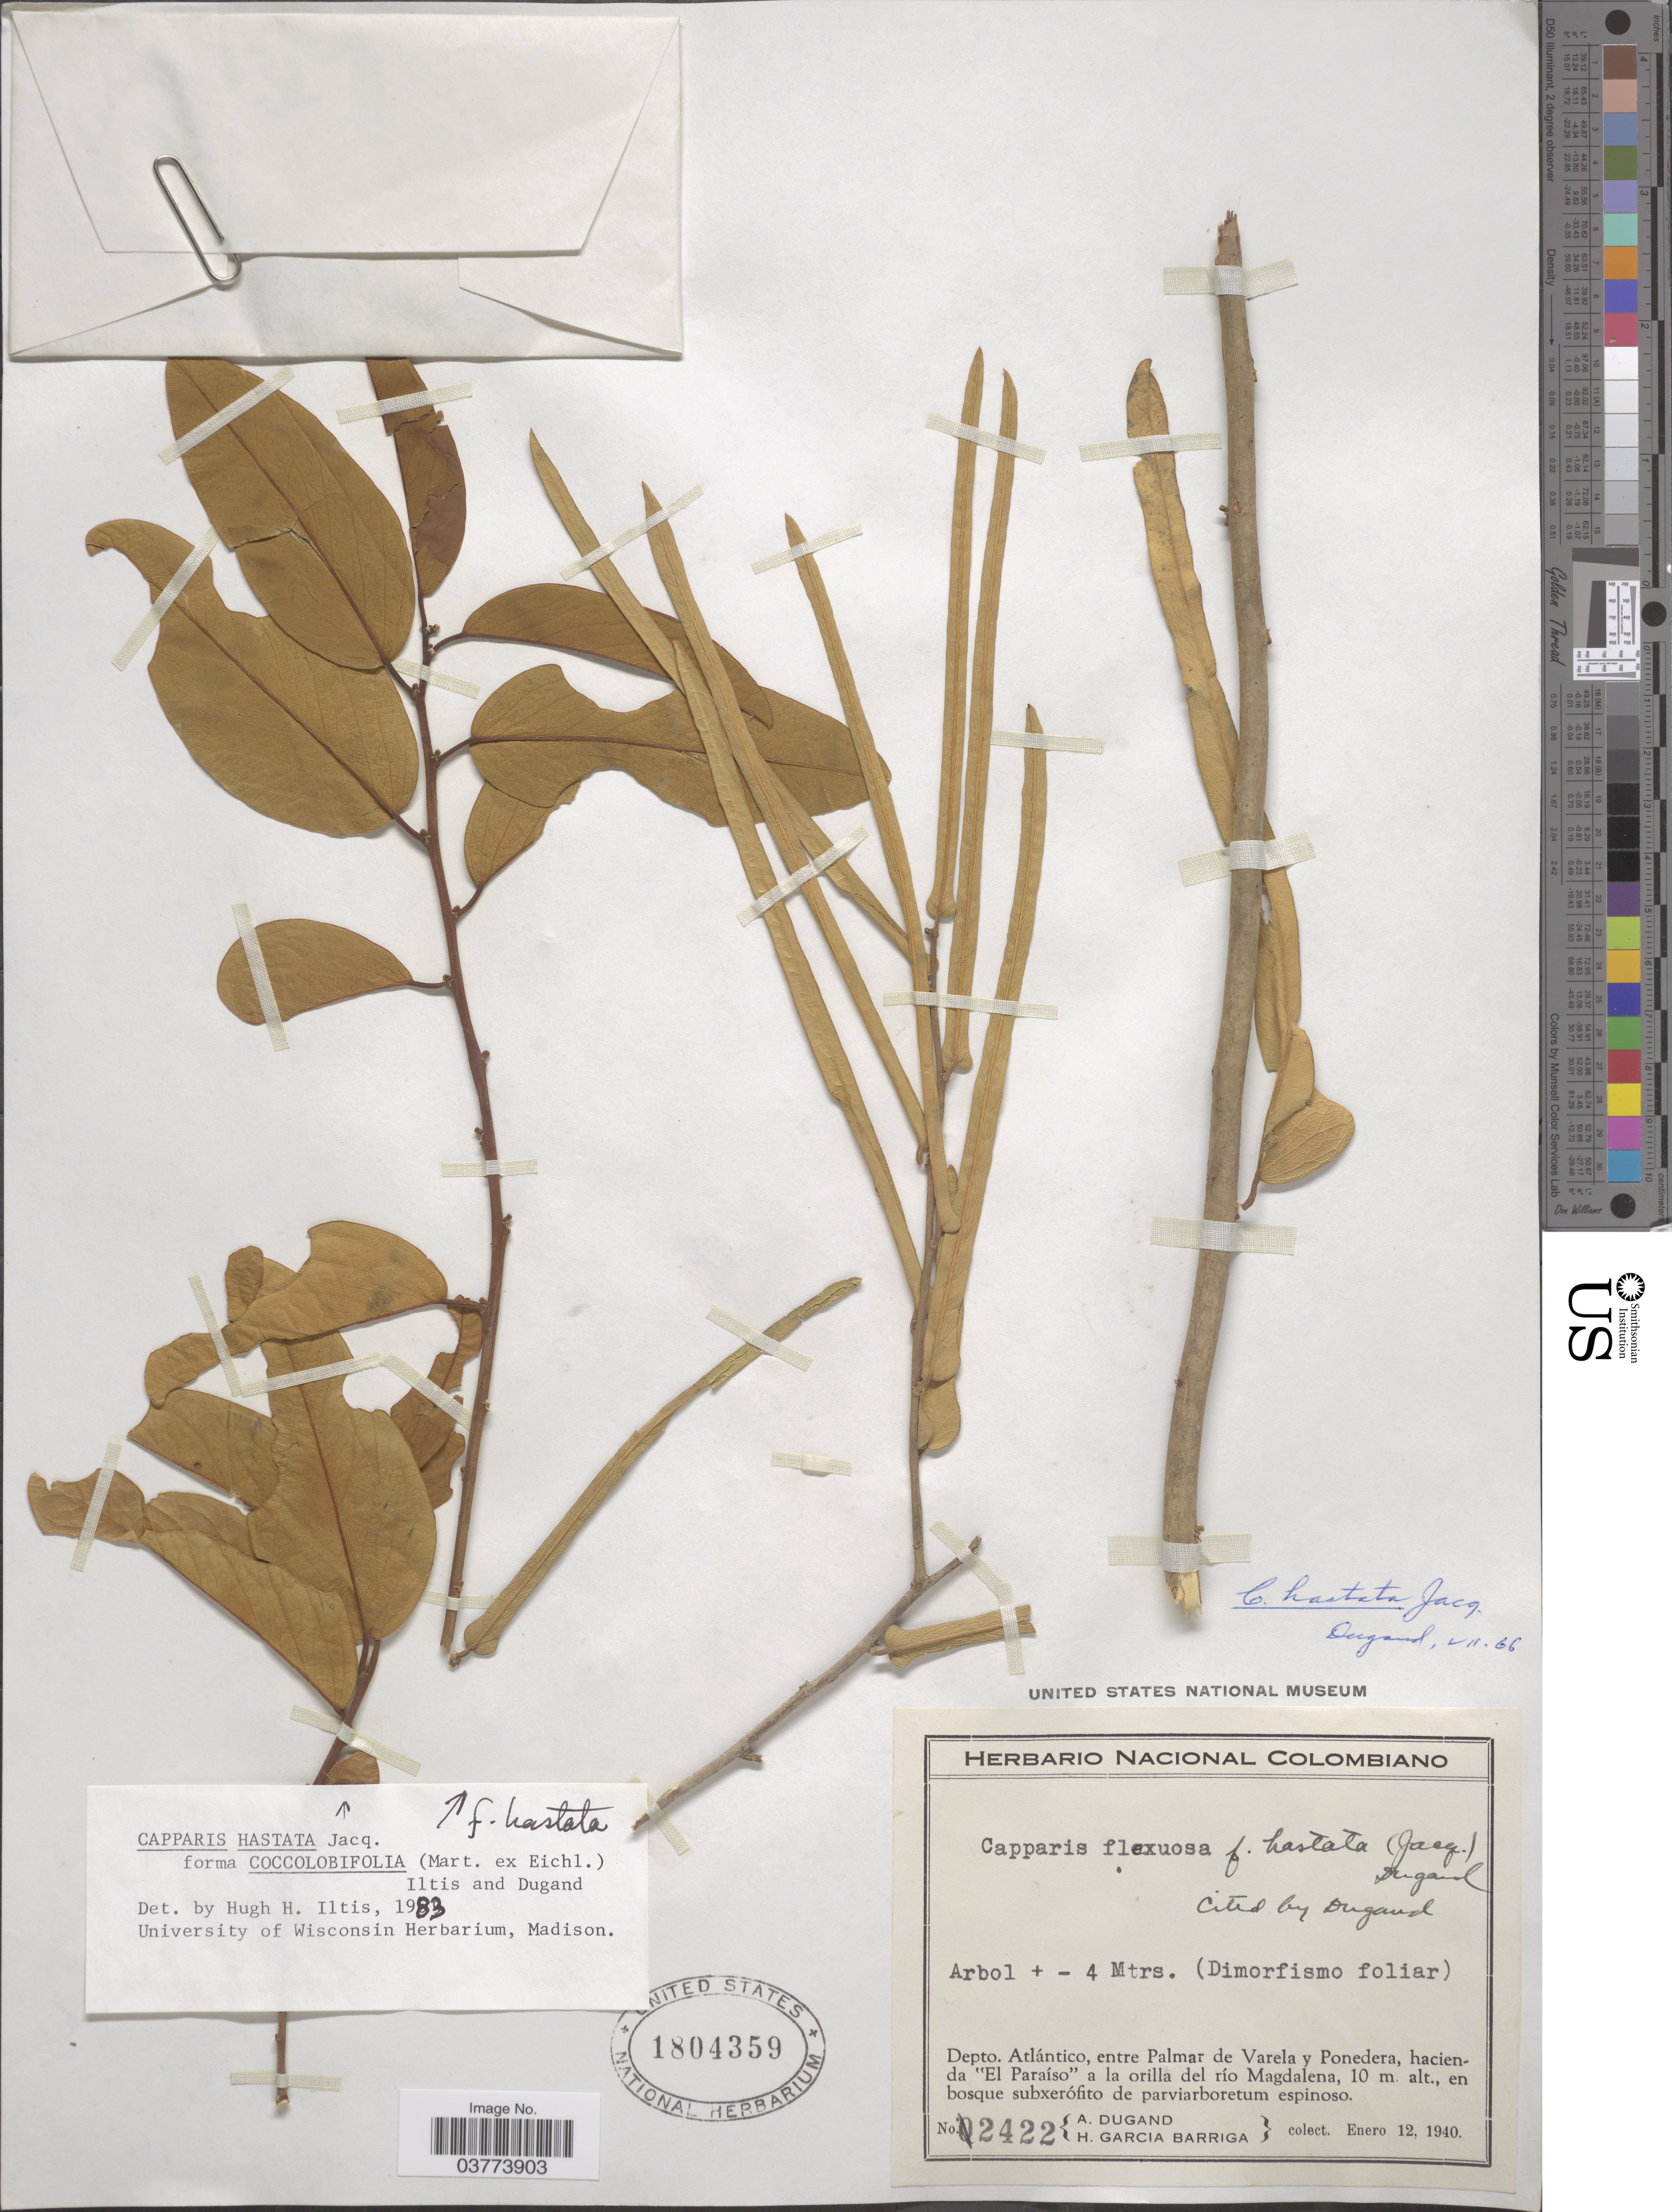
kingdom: Plantae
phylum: Tracheophyta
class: Magnoliopsida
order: Brassicales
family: Capparaceae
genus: Cynophalla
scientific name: Cynophalla hastata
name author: (Jacq.) J. Presl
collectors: A. Dugand & H. García Barriga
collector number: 2422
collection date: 1940-01-12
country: Colombia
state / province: Atlántico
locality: Depto. Atlántico, entre Palmar de Varela y Ponedera, hacienda "El Paraíso" a la orilla del río Magdalena.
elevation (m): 10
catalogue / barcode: US 1804359